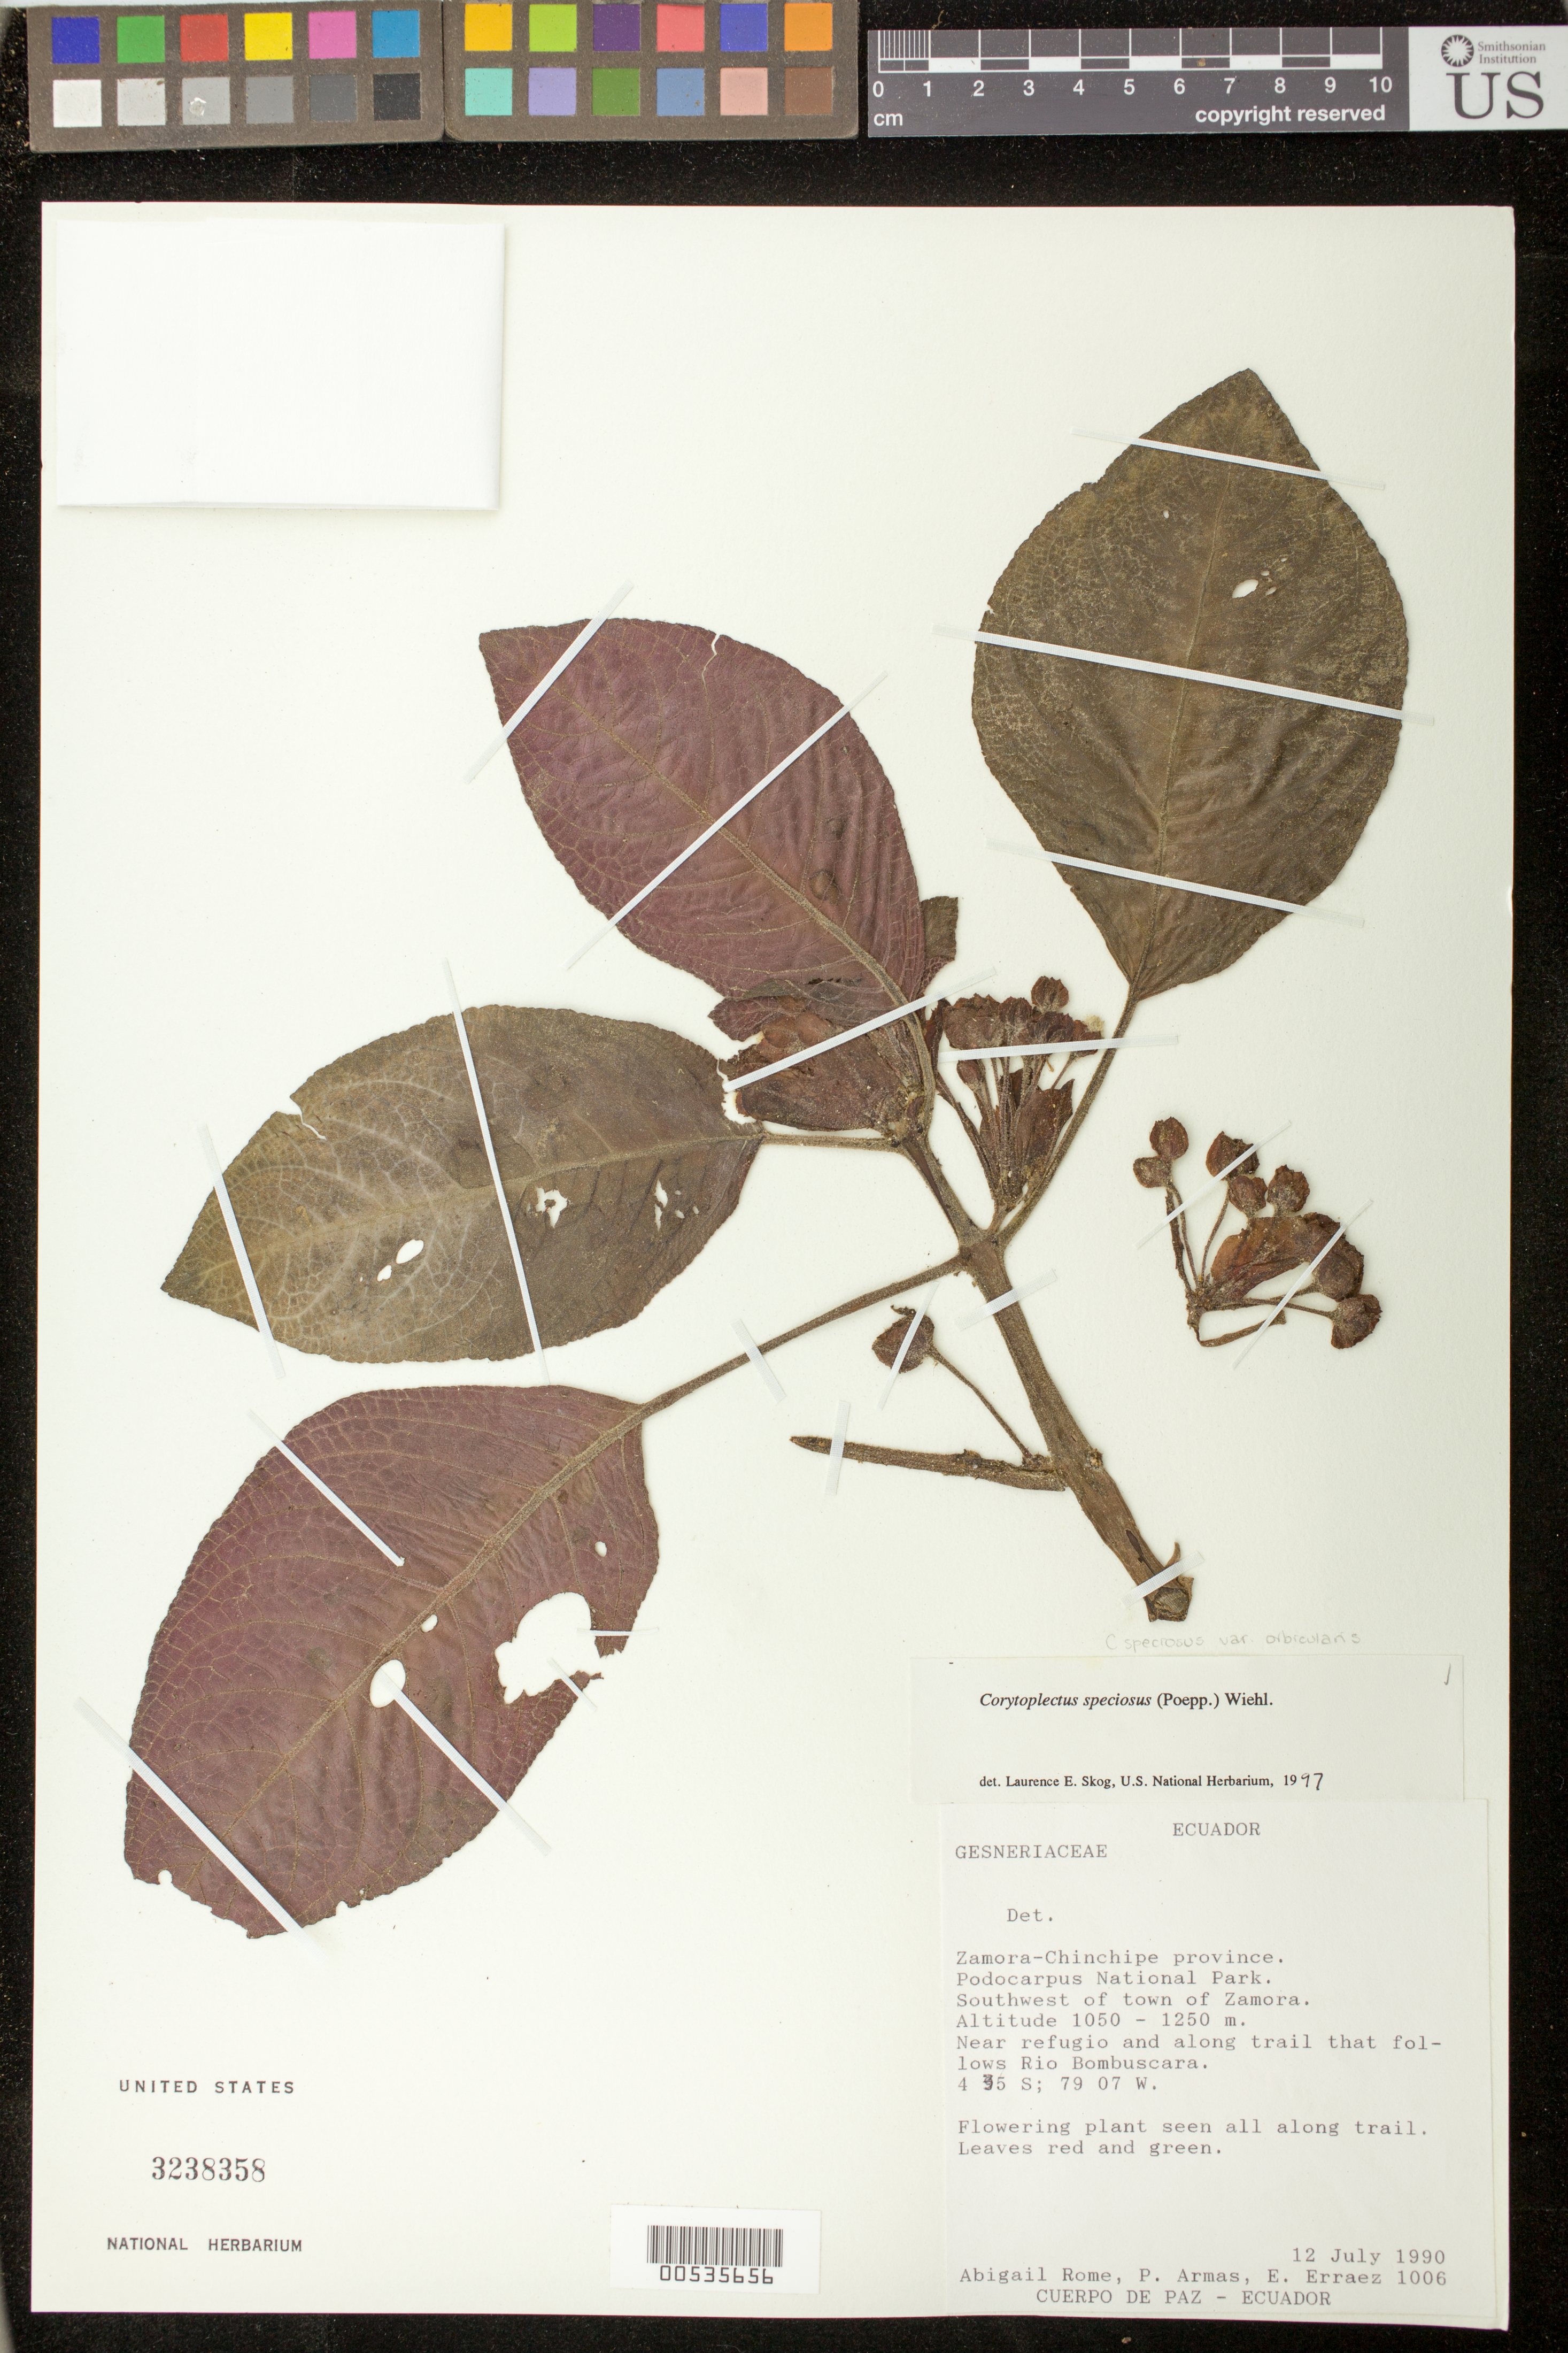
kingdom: Plantae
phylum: Tracheophyta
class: Magnoliopsida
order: Lamiales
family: Gesneriaceae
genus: Corytoplectus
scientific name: Corytoplectus speciosus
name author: (Poepp.) Wiehler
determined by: Skog, Laurence E.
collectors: A. Rome, P. Armas & E. Erraez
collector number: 1006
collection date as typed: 12 Jul 1990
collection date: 1990-07-12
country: Ecuador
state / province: Zamora-Chinchipe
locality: Podocarpus National Park, SW of town of Zamora, near refugio and along trail that follows Rio Bombuscara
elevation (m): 1050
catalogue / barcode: US 3238358